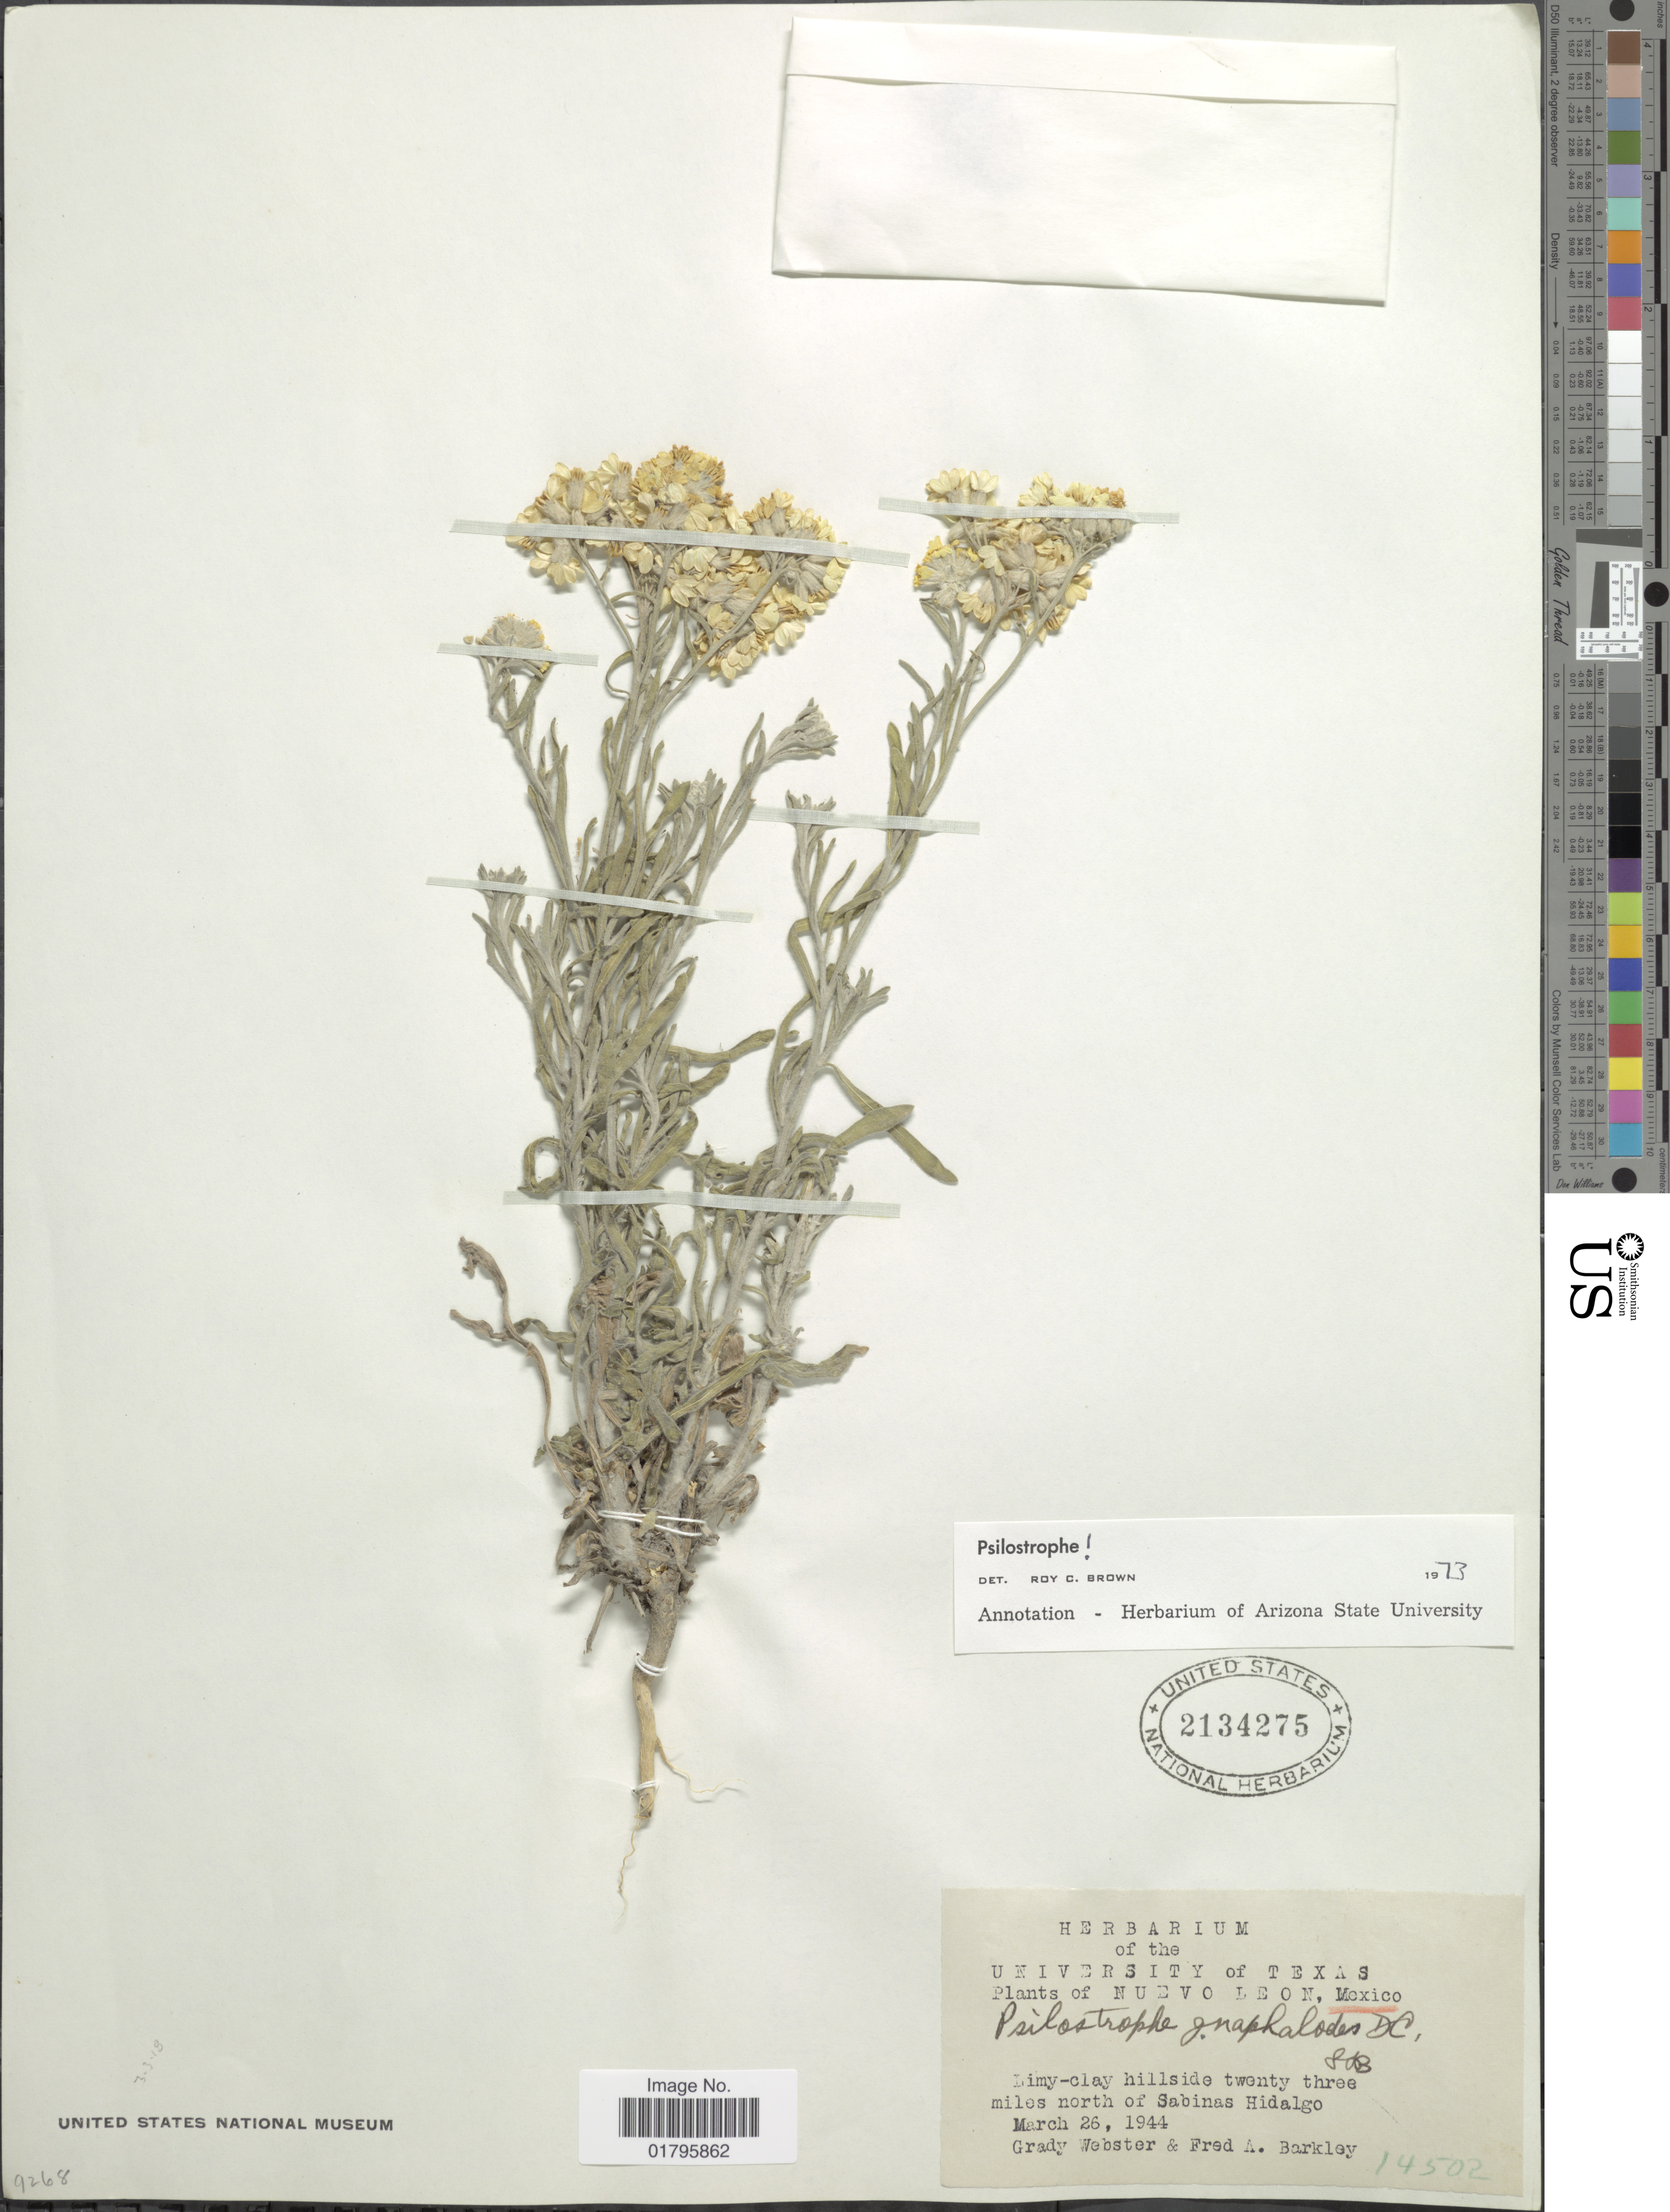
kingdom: Plantae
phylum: Tracheophyta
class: Magnoliopsida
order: Asterales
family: Asteraceae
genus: Psilostrophe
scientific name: Psilostrophe gnaphaloides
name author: DC.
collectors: G. L. Webster & F. A. Barkley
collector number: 14502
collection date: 1944-03-26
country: Mexico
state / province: Nuevo León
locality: Nuevo Leon, Mexico. Lime-clay hillside twenty three miles north of Sabinas Hidalgo.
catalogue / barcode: US 2134275